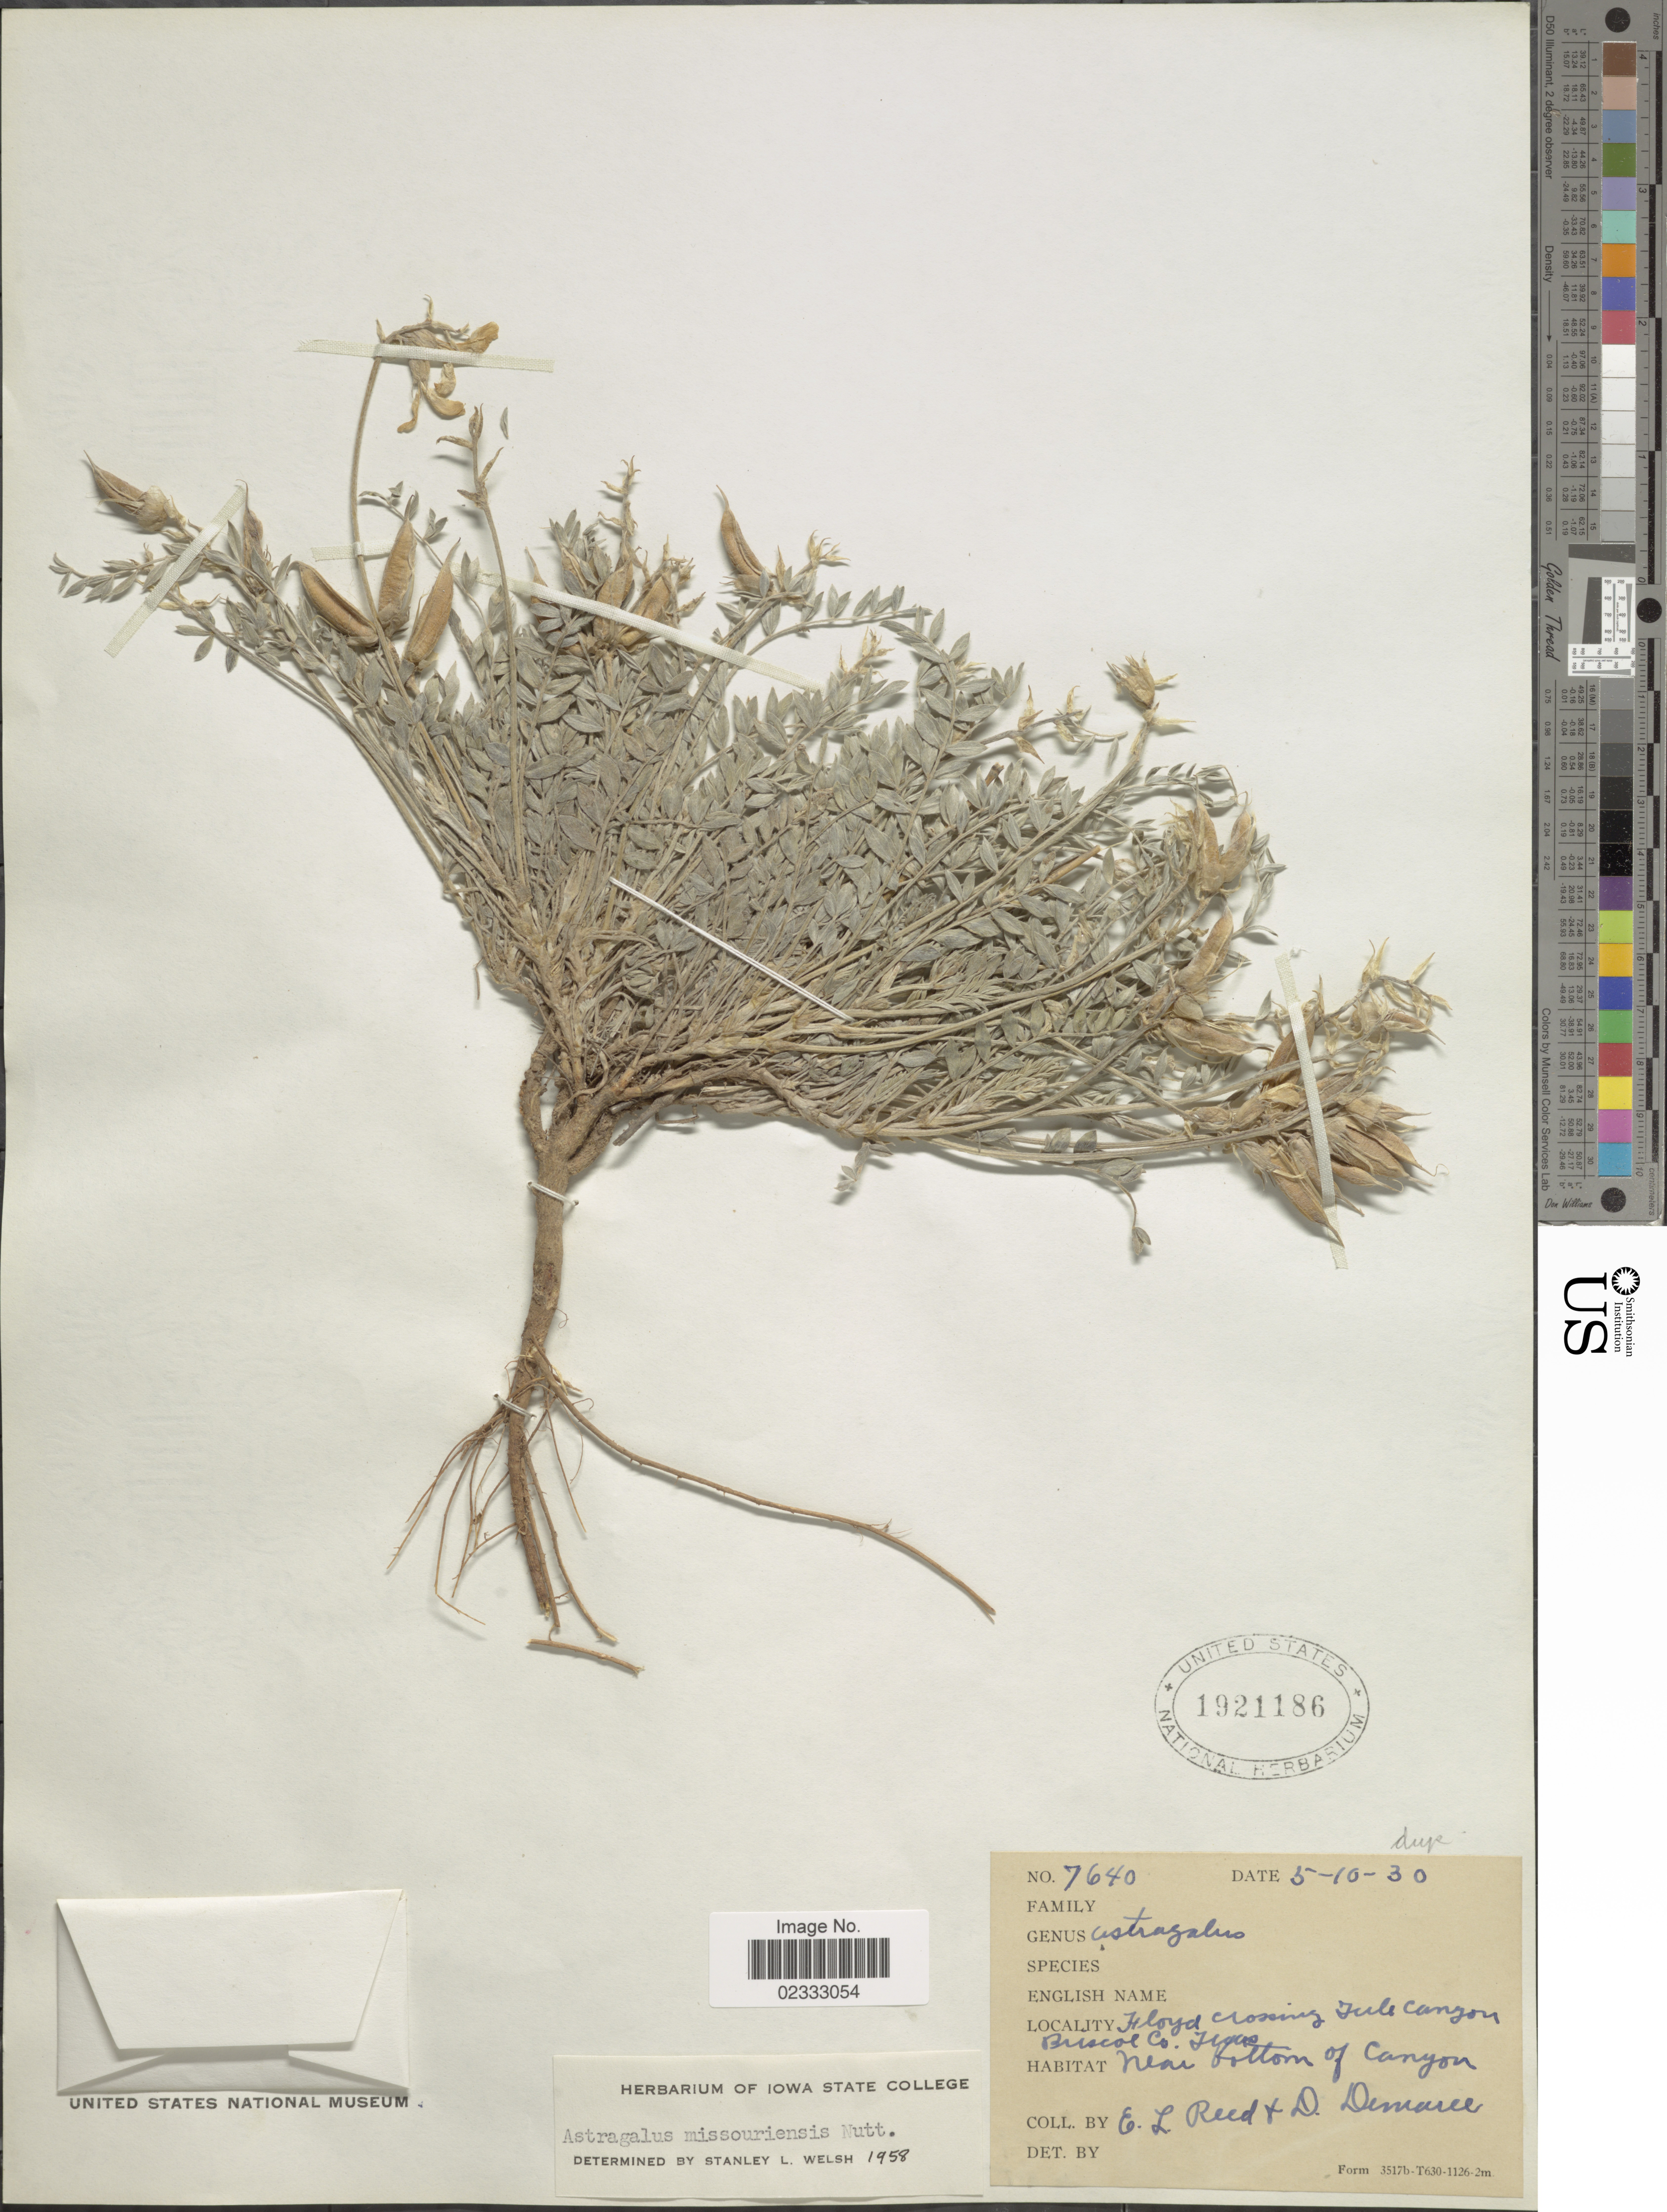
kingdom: Plantae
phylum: Tracheophyta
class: Magnoliopsida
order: Fabales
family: Fabaceae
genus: Astragalus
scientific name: Astragalus missouriensis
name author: Nutt.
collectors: E. Reed & D. Demaree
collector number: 7640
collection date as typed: Transcribed d/m/y: 10/5/30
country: United States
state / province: Texas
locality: Floyd crossing Tule Canyon Briscol Co. Near bottom of canyon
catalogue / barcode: US 1921186